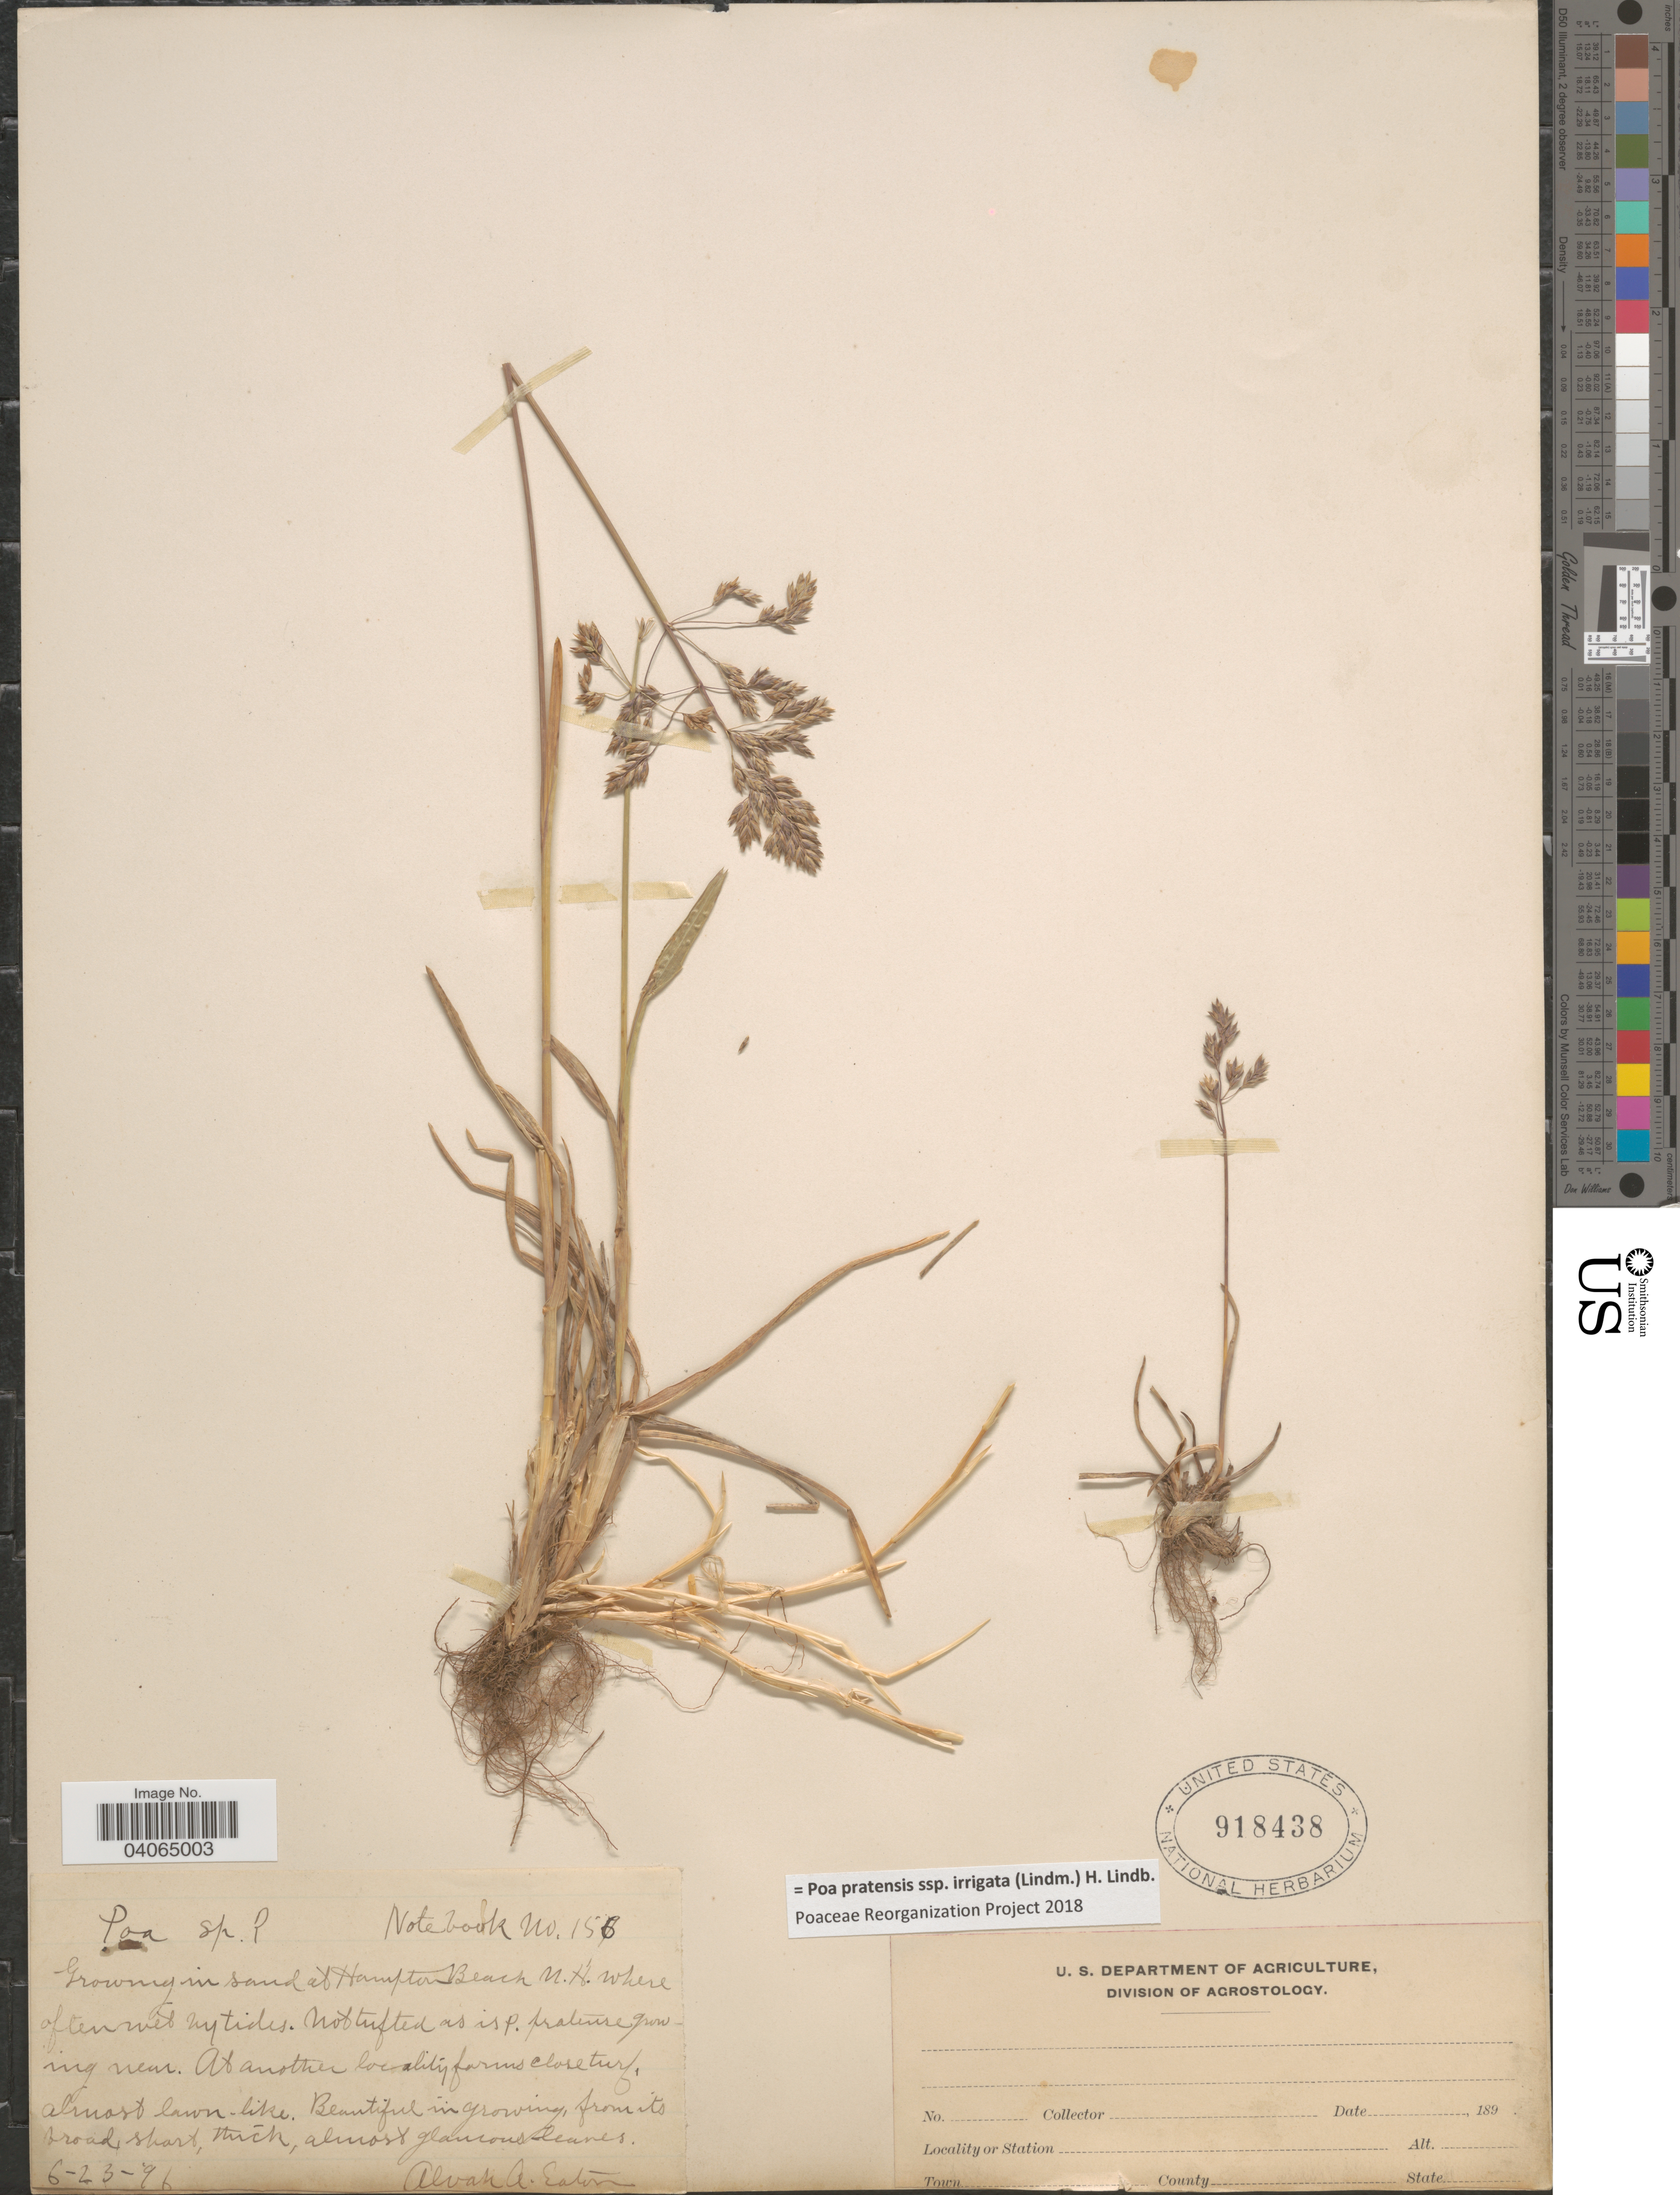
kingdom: Plantae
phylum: Tracheophyta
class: Liliopsida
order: Poales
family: Poaceae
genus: Poa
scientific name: Poa pratensis subsp. irrigata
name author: (Lindm.) H. Lindb.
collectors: A. A. Eaton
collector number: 156*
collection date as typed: Transcribed d/m/y: 23/6/96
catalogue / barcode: US 918438